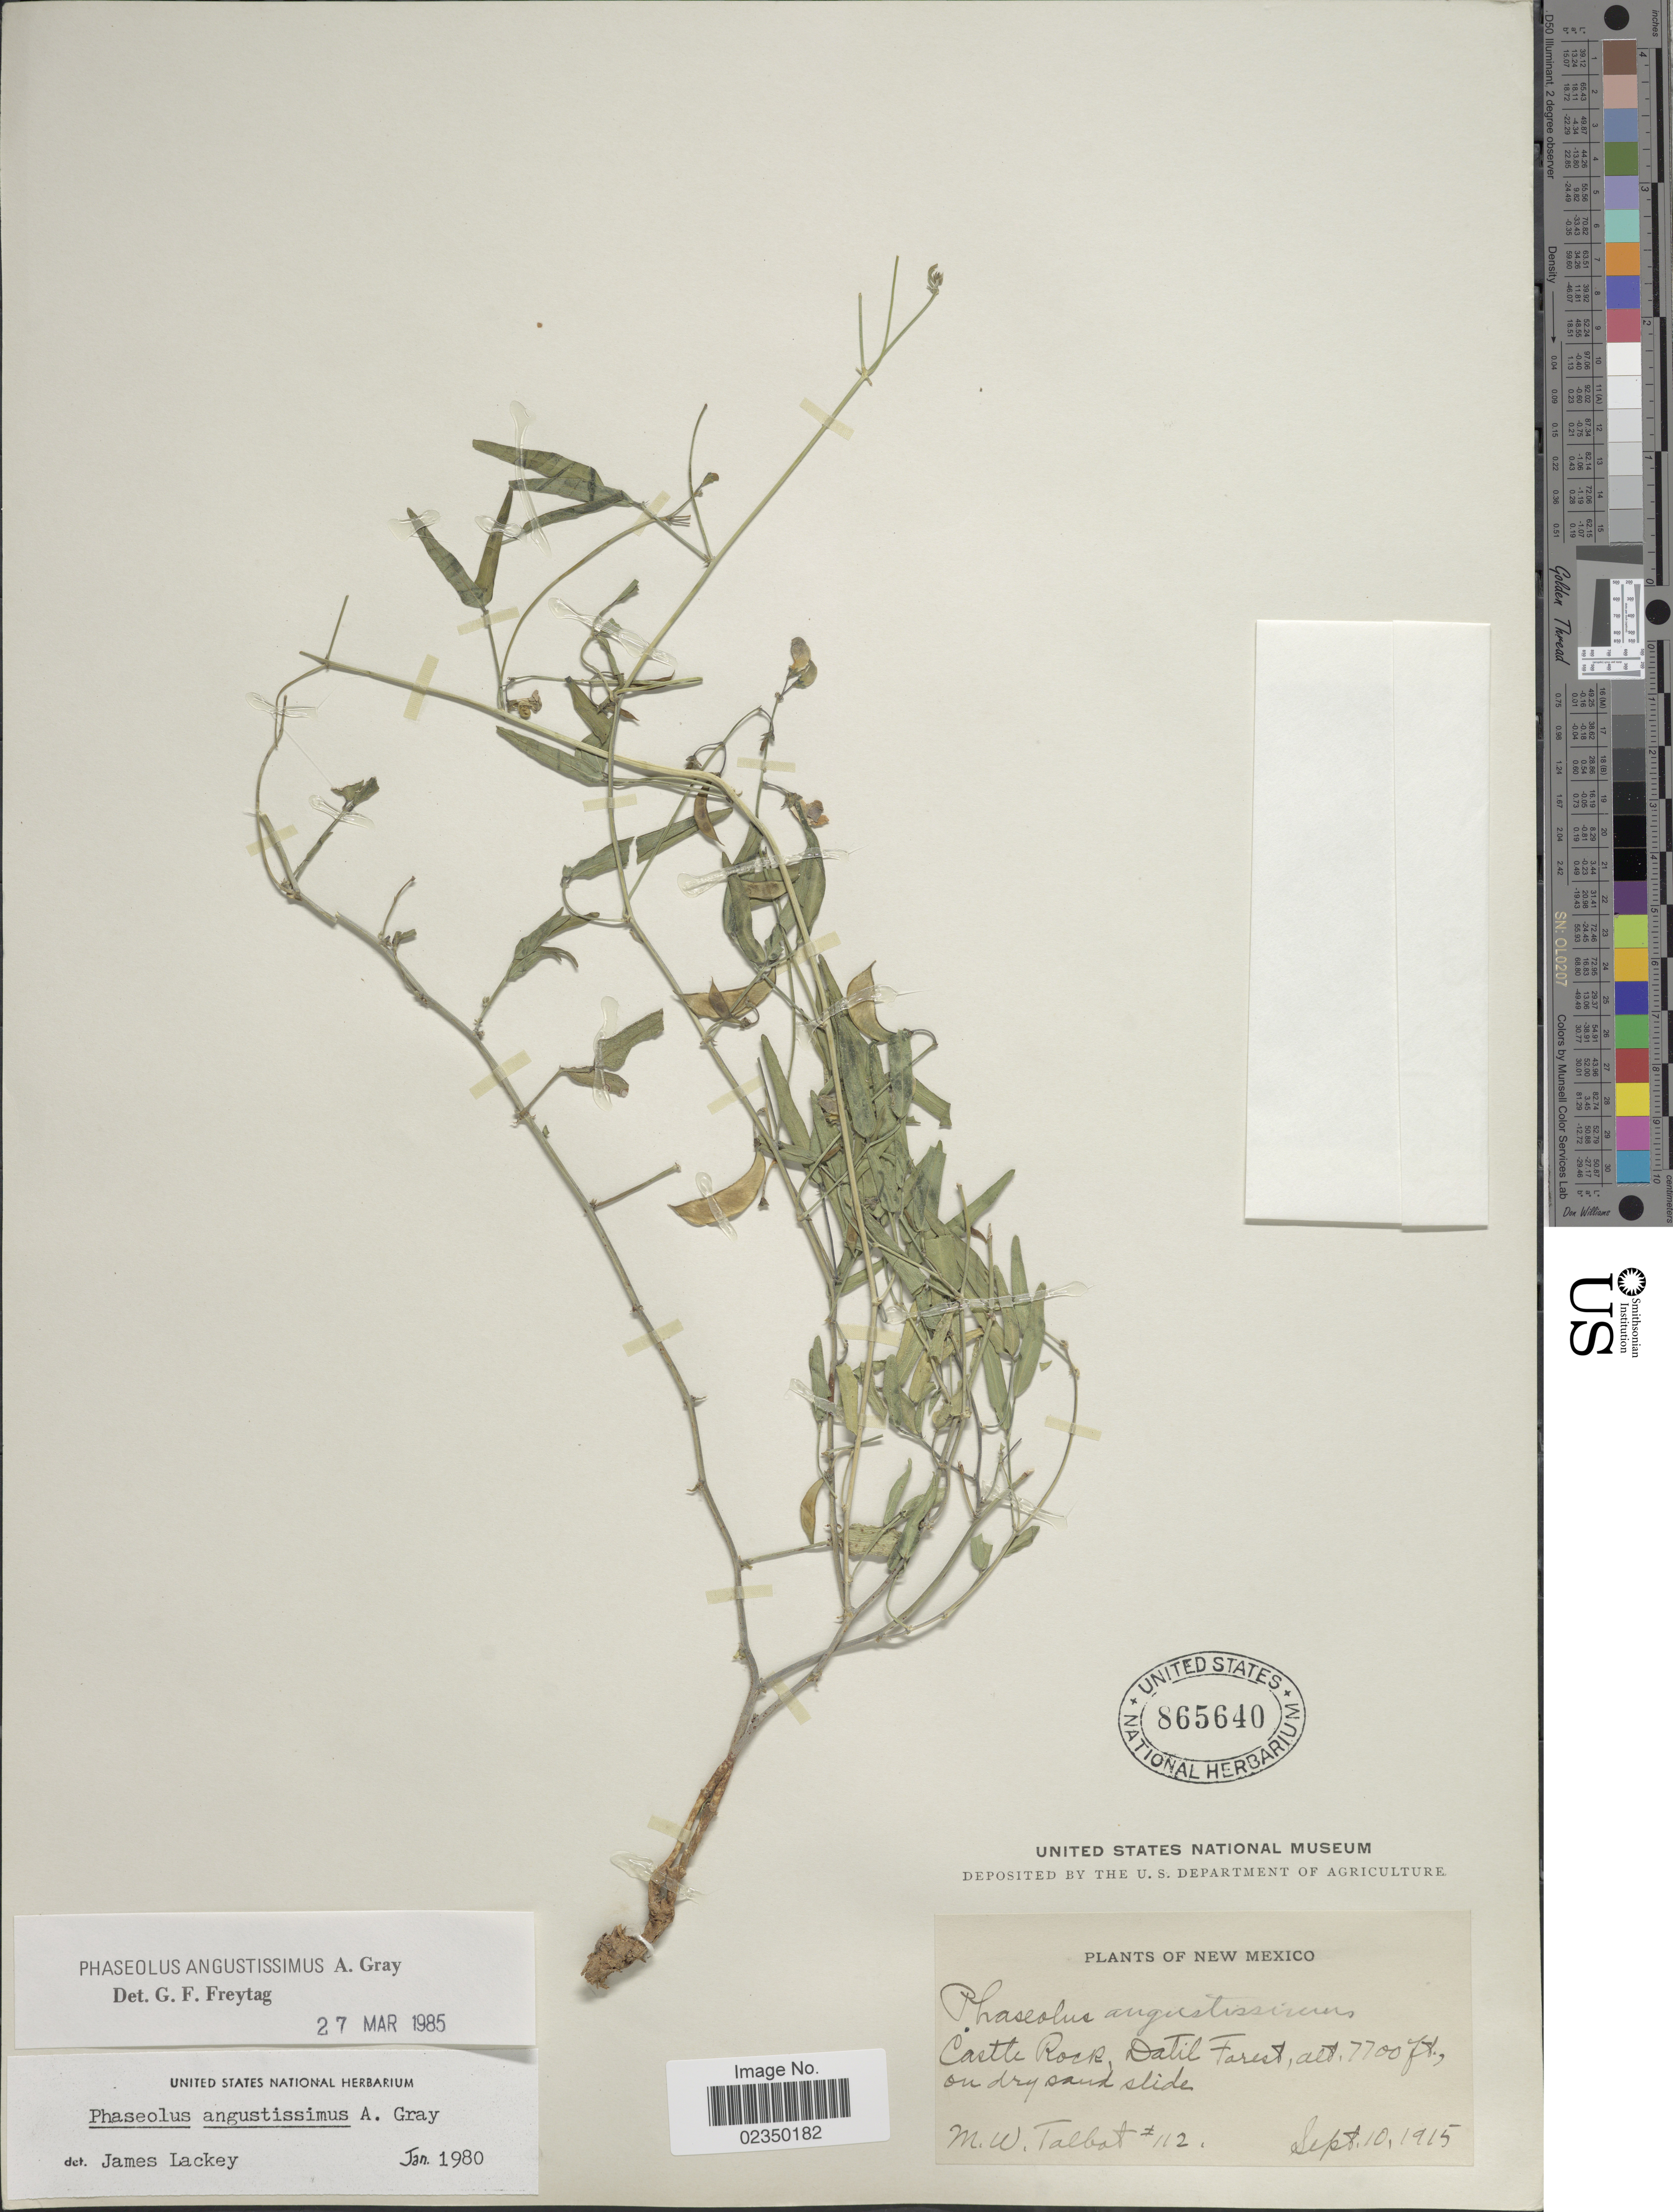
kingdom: Plantae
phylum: Tracheophyta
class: Magnoliopsida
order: Fabales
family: Fabaceae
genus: Phaseolus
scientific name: Phaseolus angustissimus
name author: A. Gray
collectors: M. Talbot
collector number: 112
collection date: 1915-09-10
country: United States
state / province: New Mexico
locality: Castle Rock, Datil Forest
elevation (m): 2347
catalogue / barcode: US 865640